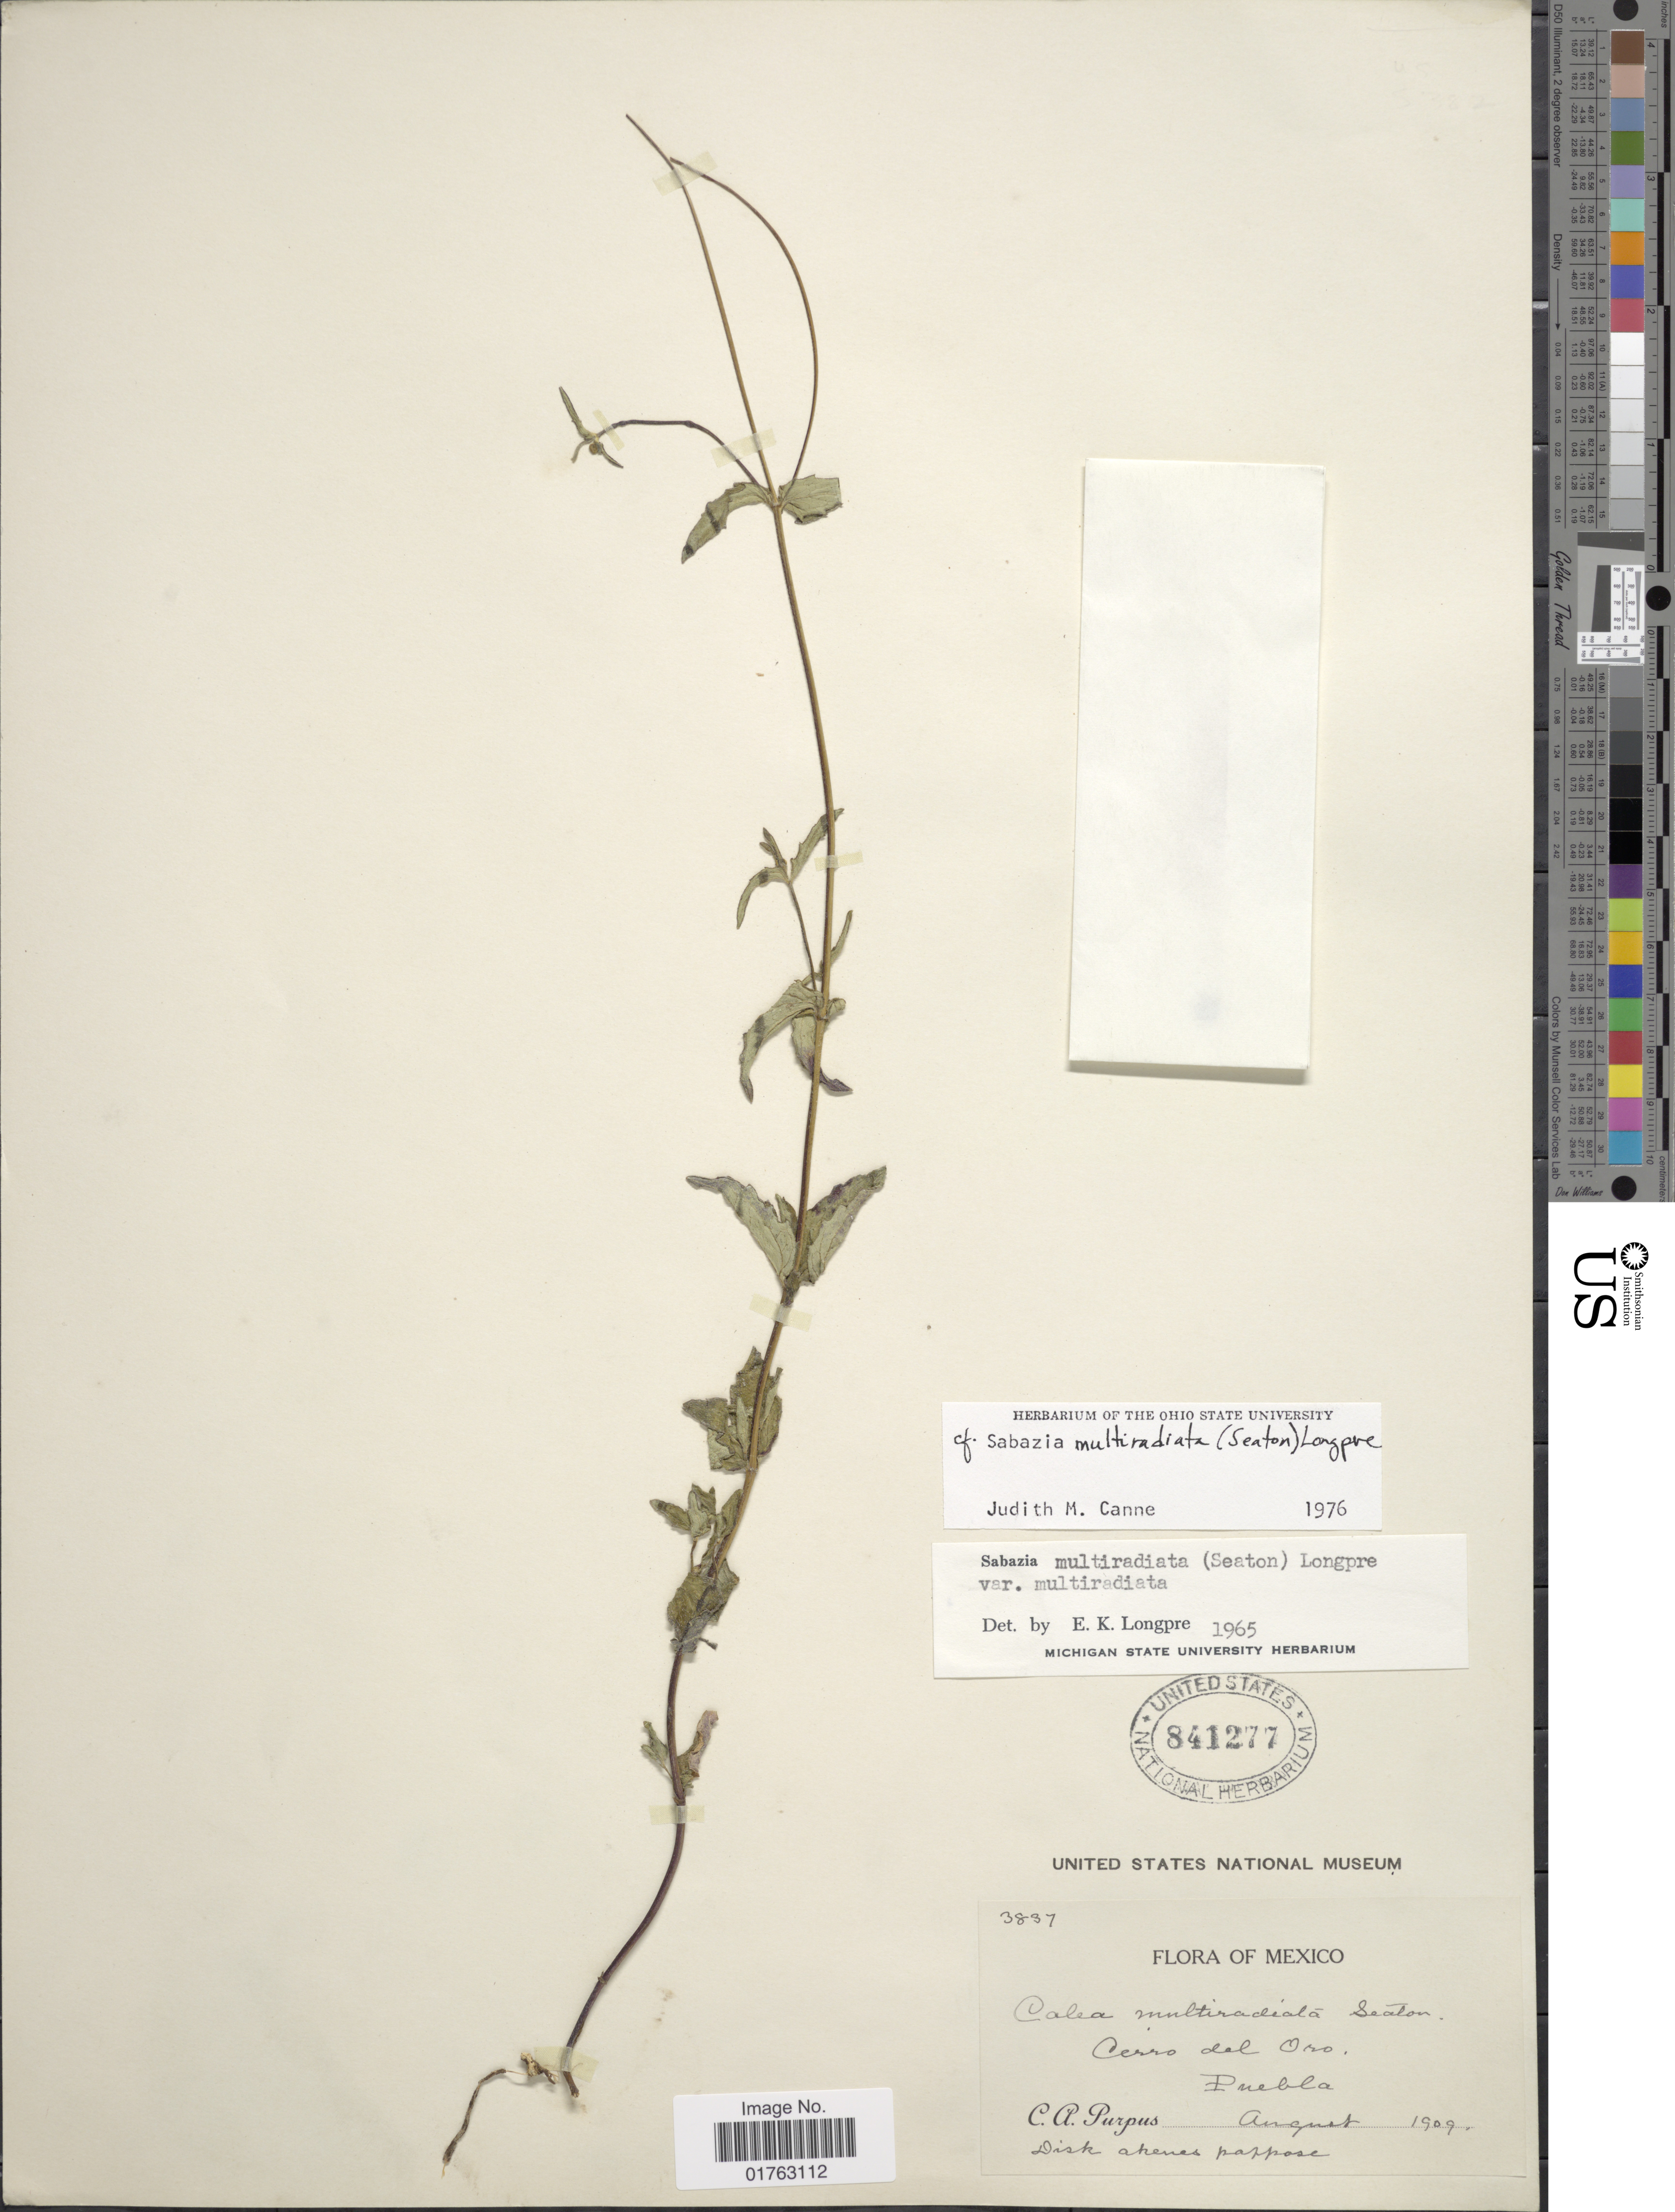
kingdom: Plantae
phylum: Tracheophyta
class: Magnoliopsida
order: Asterales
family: Asteraceae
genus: Sabazia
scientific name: Sabazia multiradiata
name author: (Seaton) Longpre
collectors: C. A. Purpus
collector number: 3837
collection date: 1909-08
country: Mexico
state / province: Puebla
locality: Cerro del Oro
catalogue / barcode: US 841277